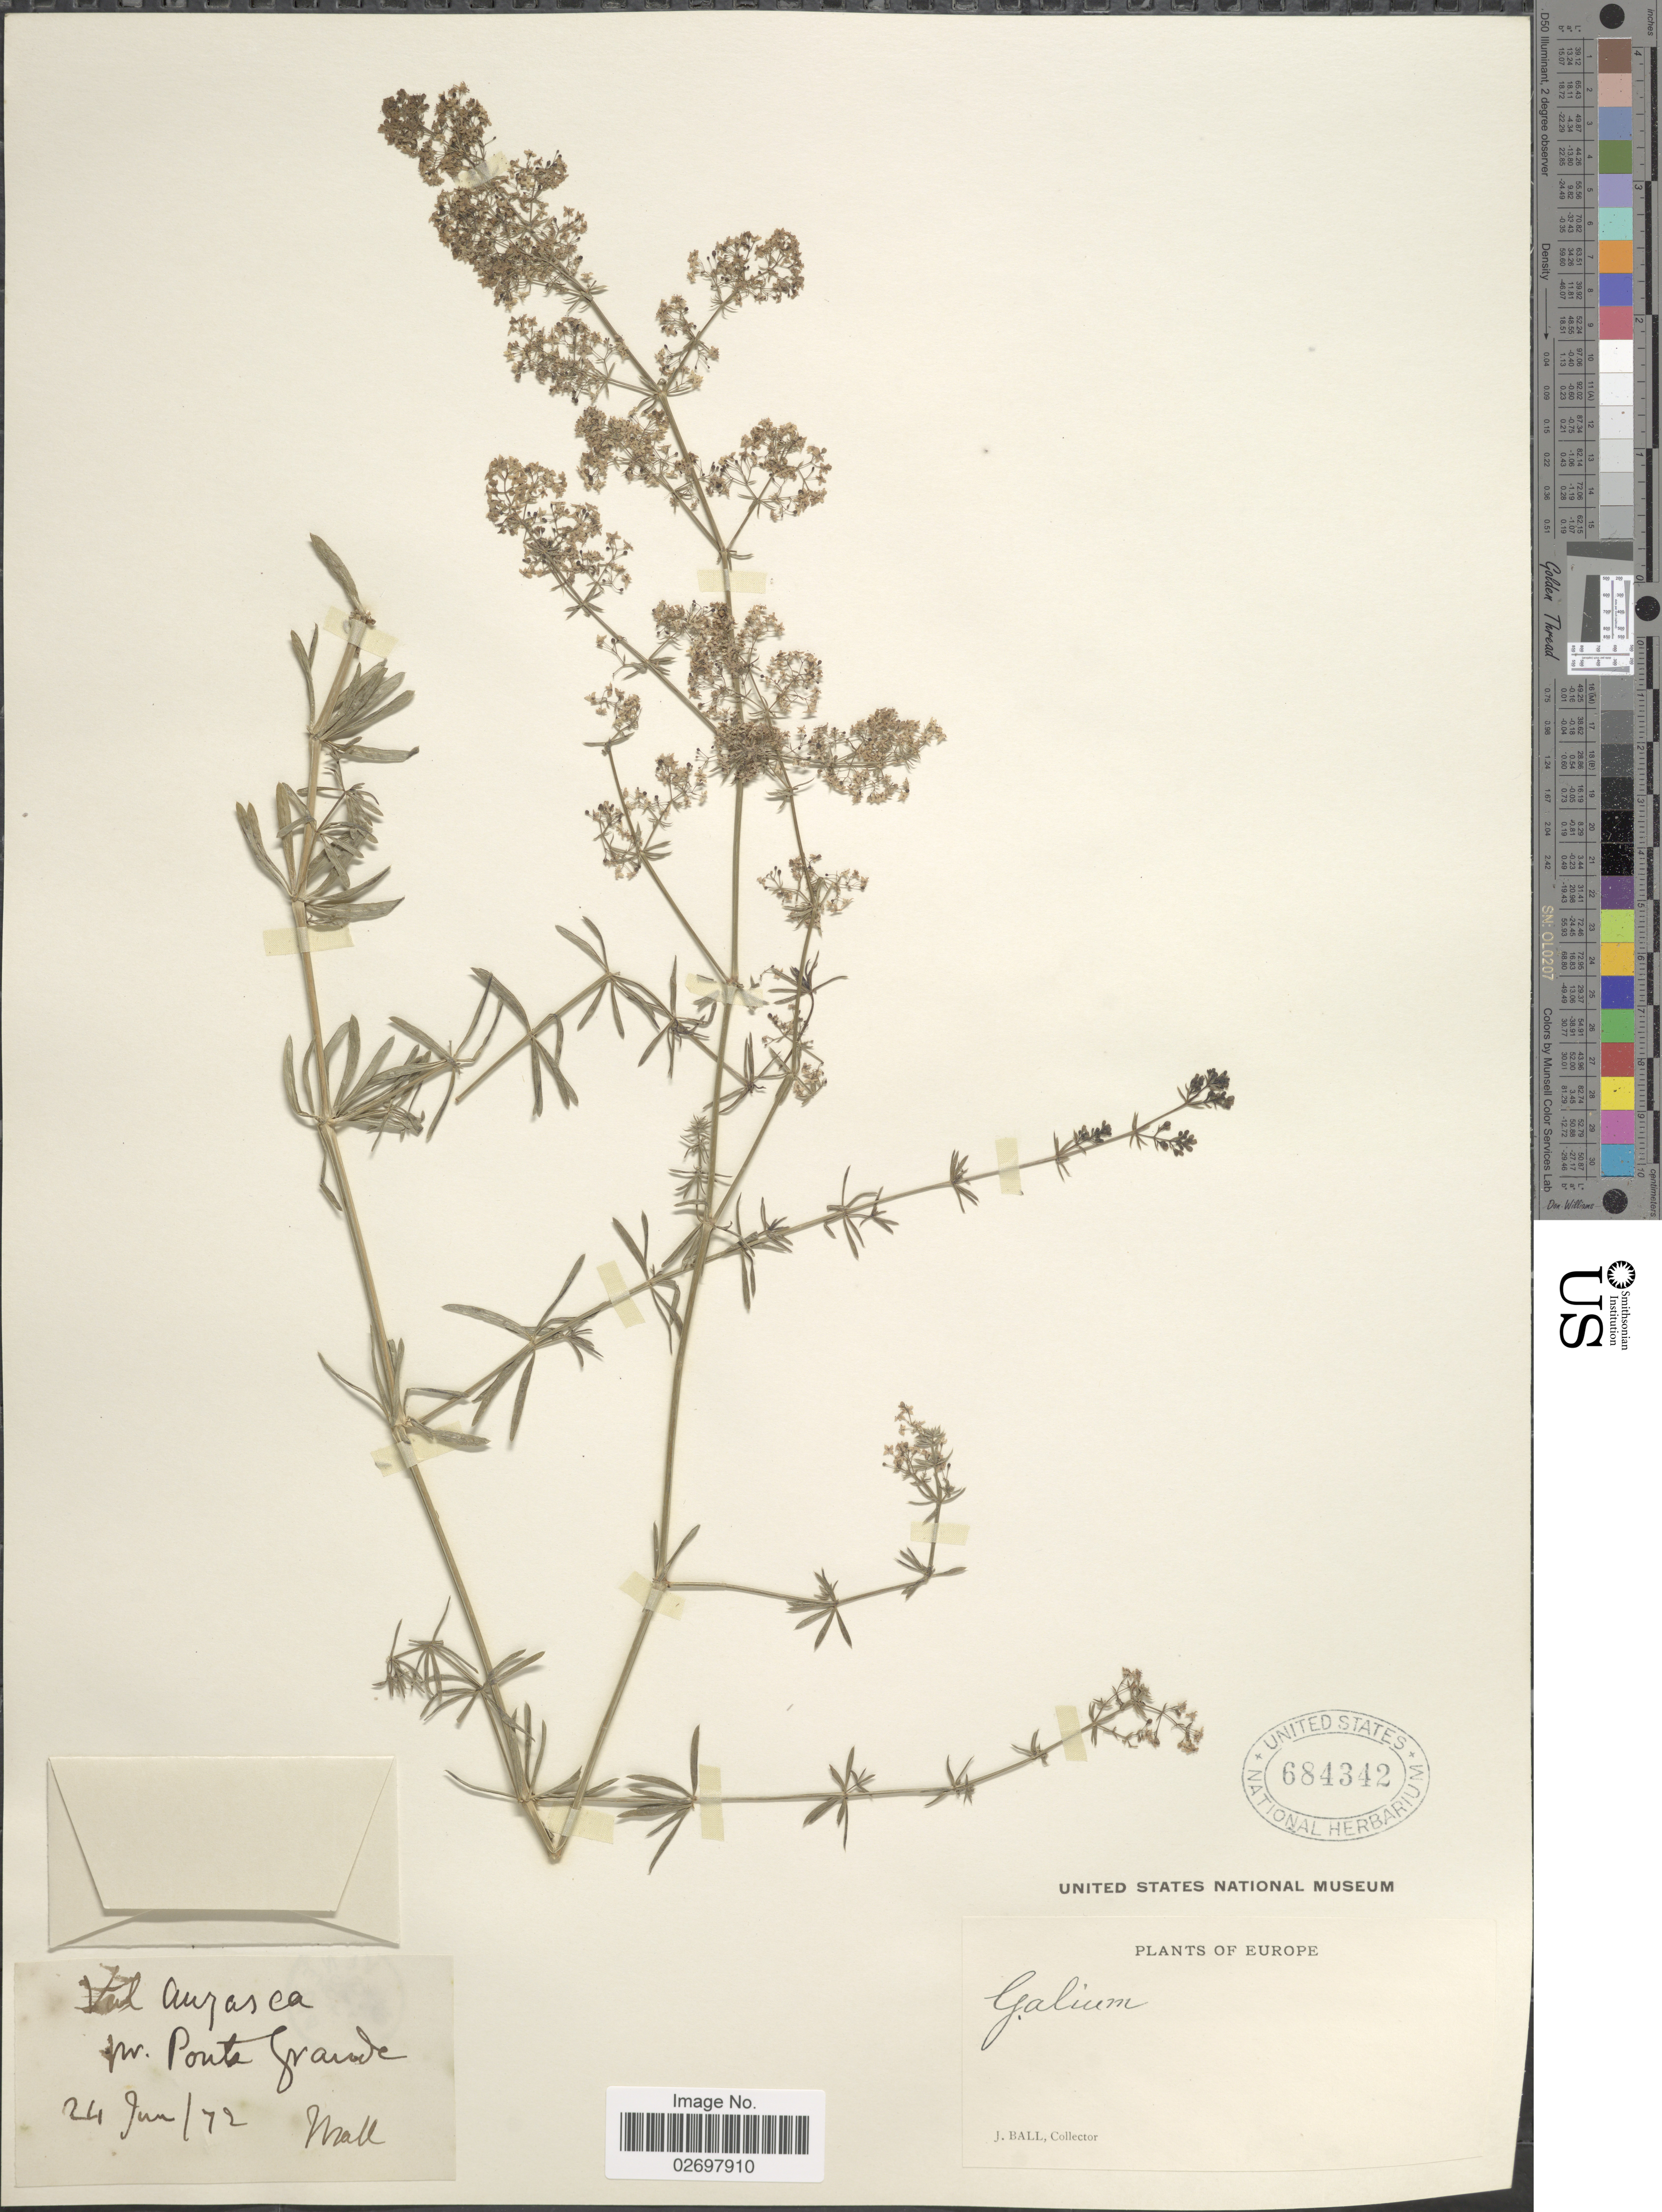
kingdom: Plantae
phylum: Tracheophyta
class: Magnoliopsida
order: Gentianales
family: Rubiaceae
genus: Galium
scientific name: Galium sp.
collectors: J. Ball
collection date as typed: Transcribed d/m/y: 24/6/72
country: Italy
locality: val anzasca pr. Ponta Grande, Europe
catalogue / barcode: US 684342